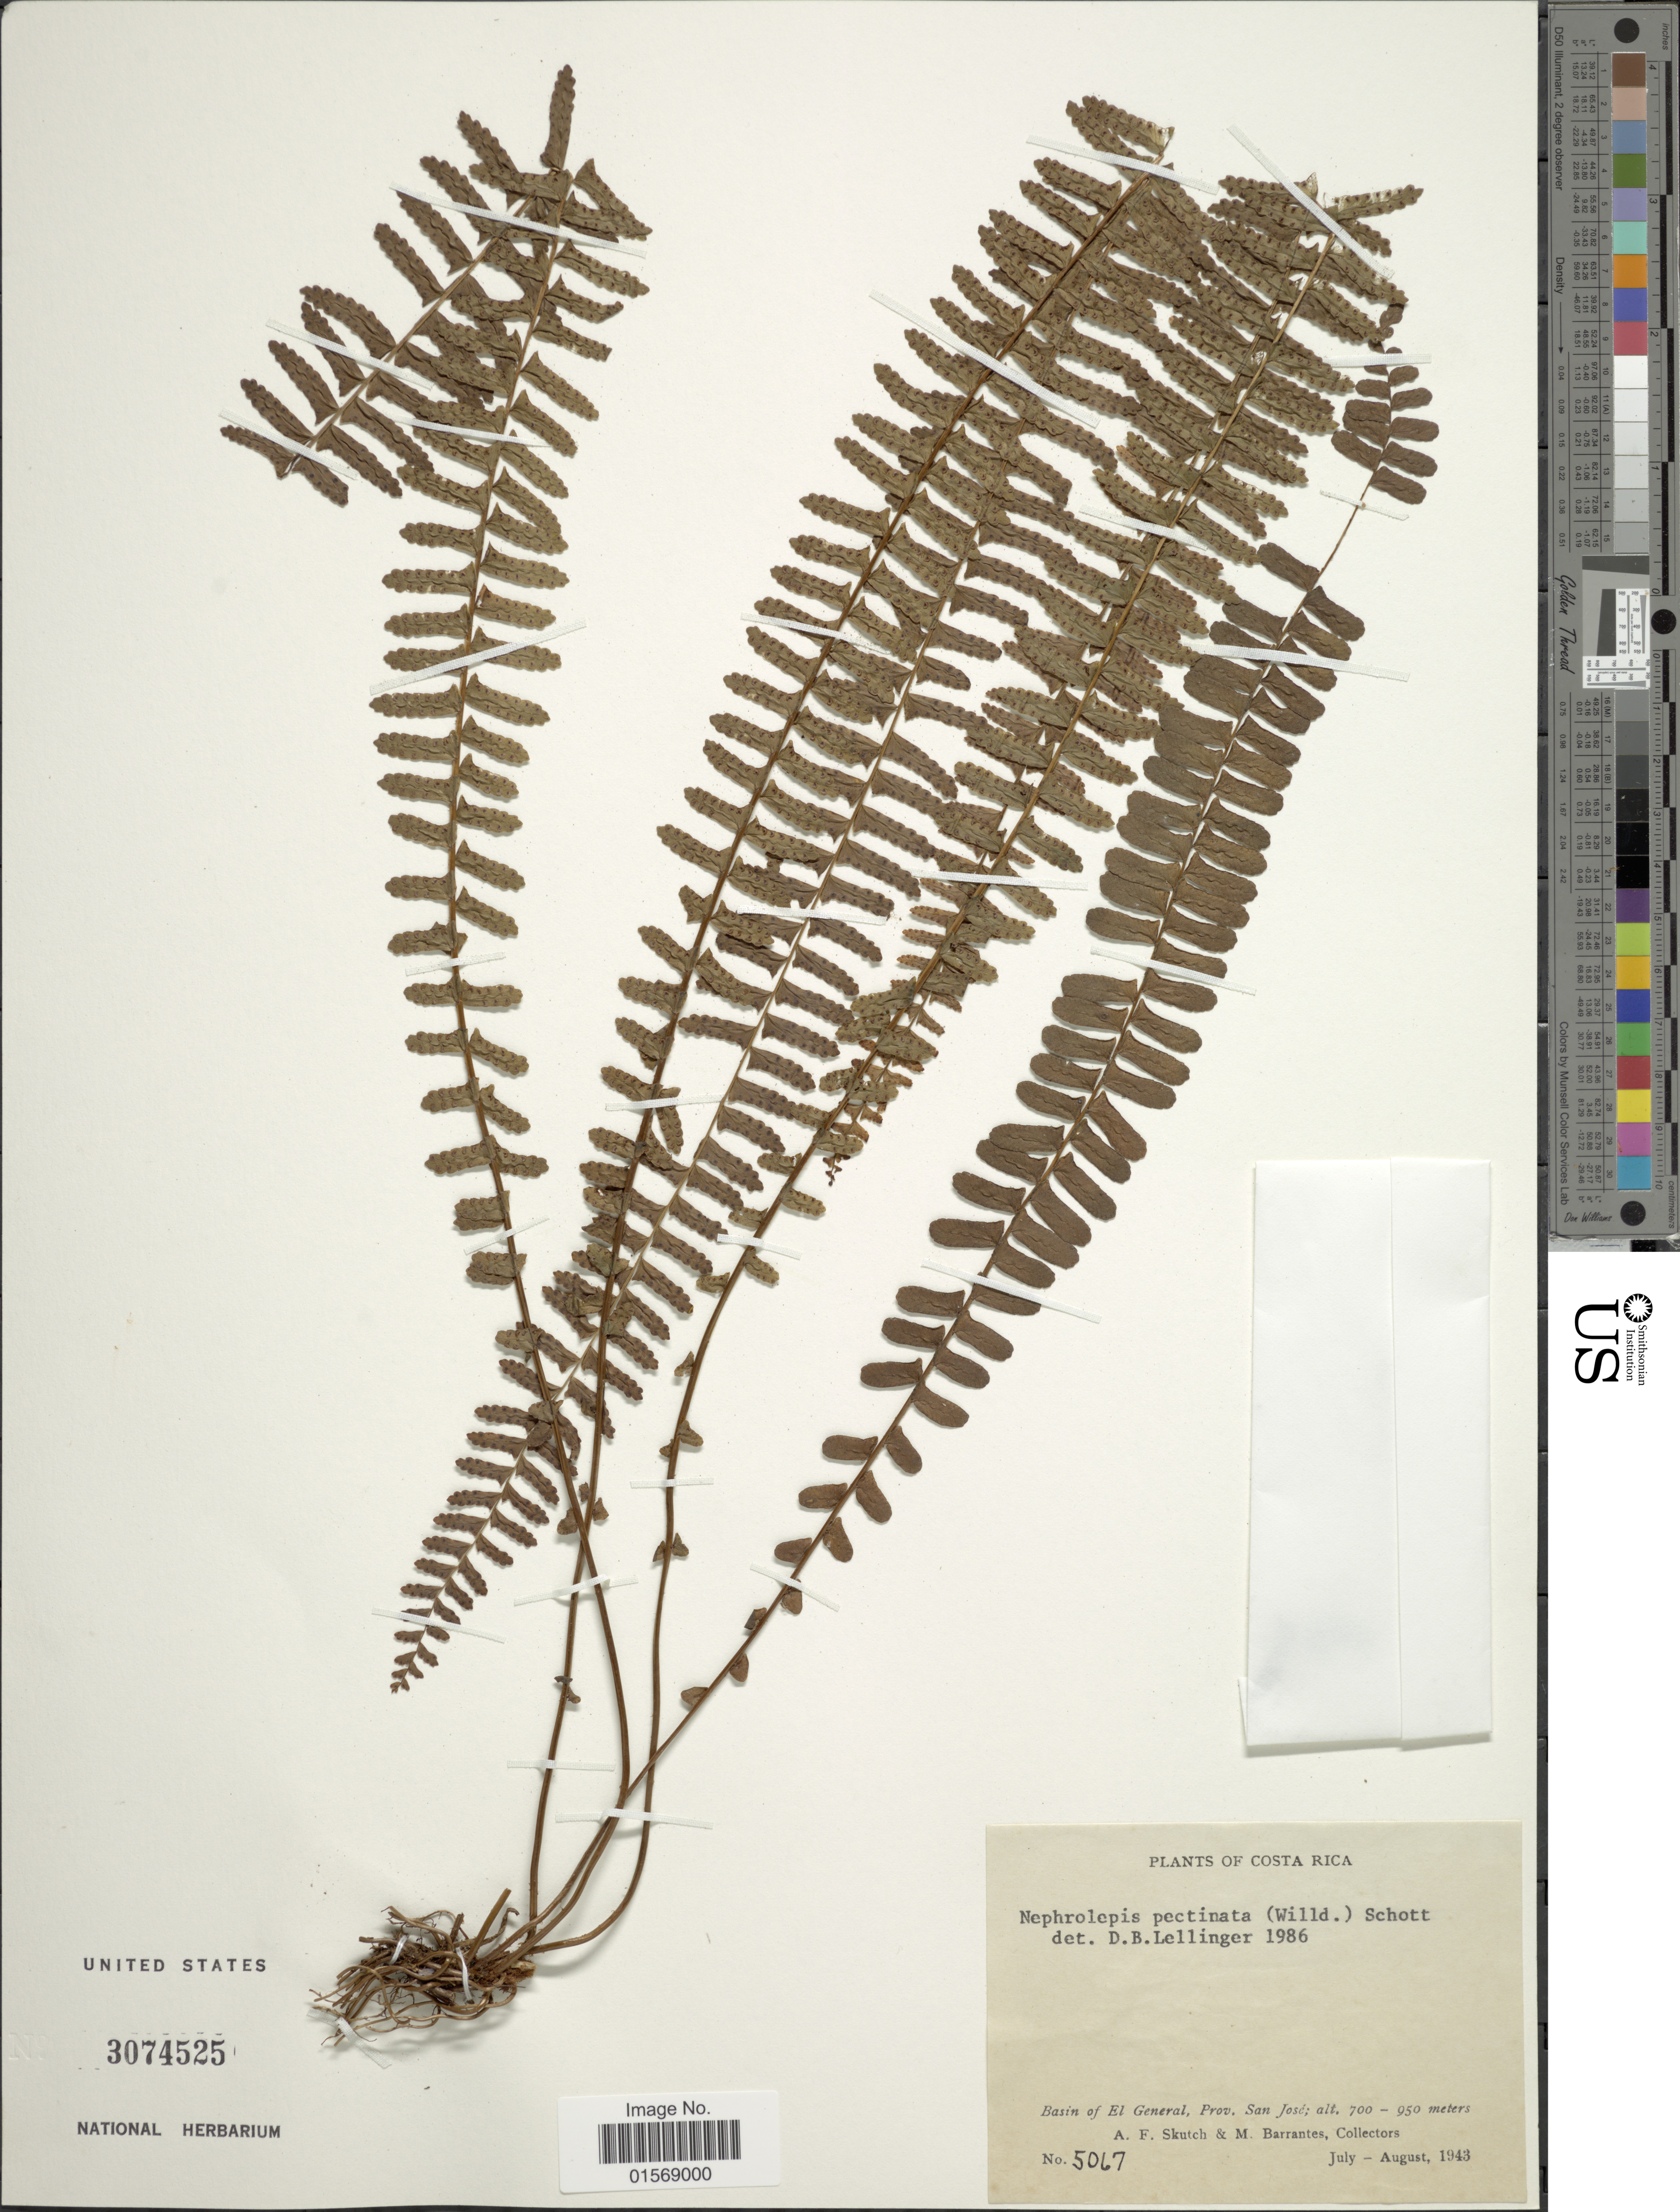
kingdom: Plantae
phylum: Tracheophyta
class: Polypodiopsida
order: Polypodiales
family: Nephrolepidaceae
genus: Nephrolepis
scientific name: Nephrolepis pectinata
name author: (Willd.) Schott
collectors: A. F. Skutch & M. Barrantes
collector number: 5067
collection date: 1943-07/1943-08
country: Costa Rica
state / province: San José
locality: Costa Rica. Basin of El General, Prov. San Jose.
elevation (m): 700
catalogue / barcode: US 3074525